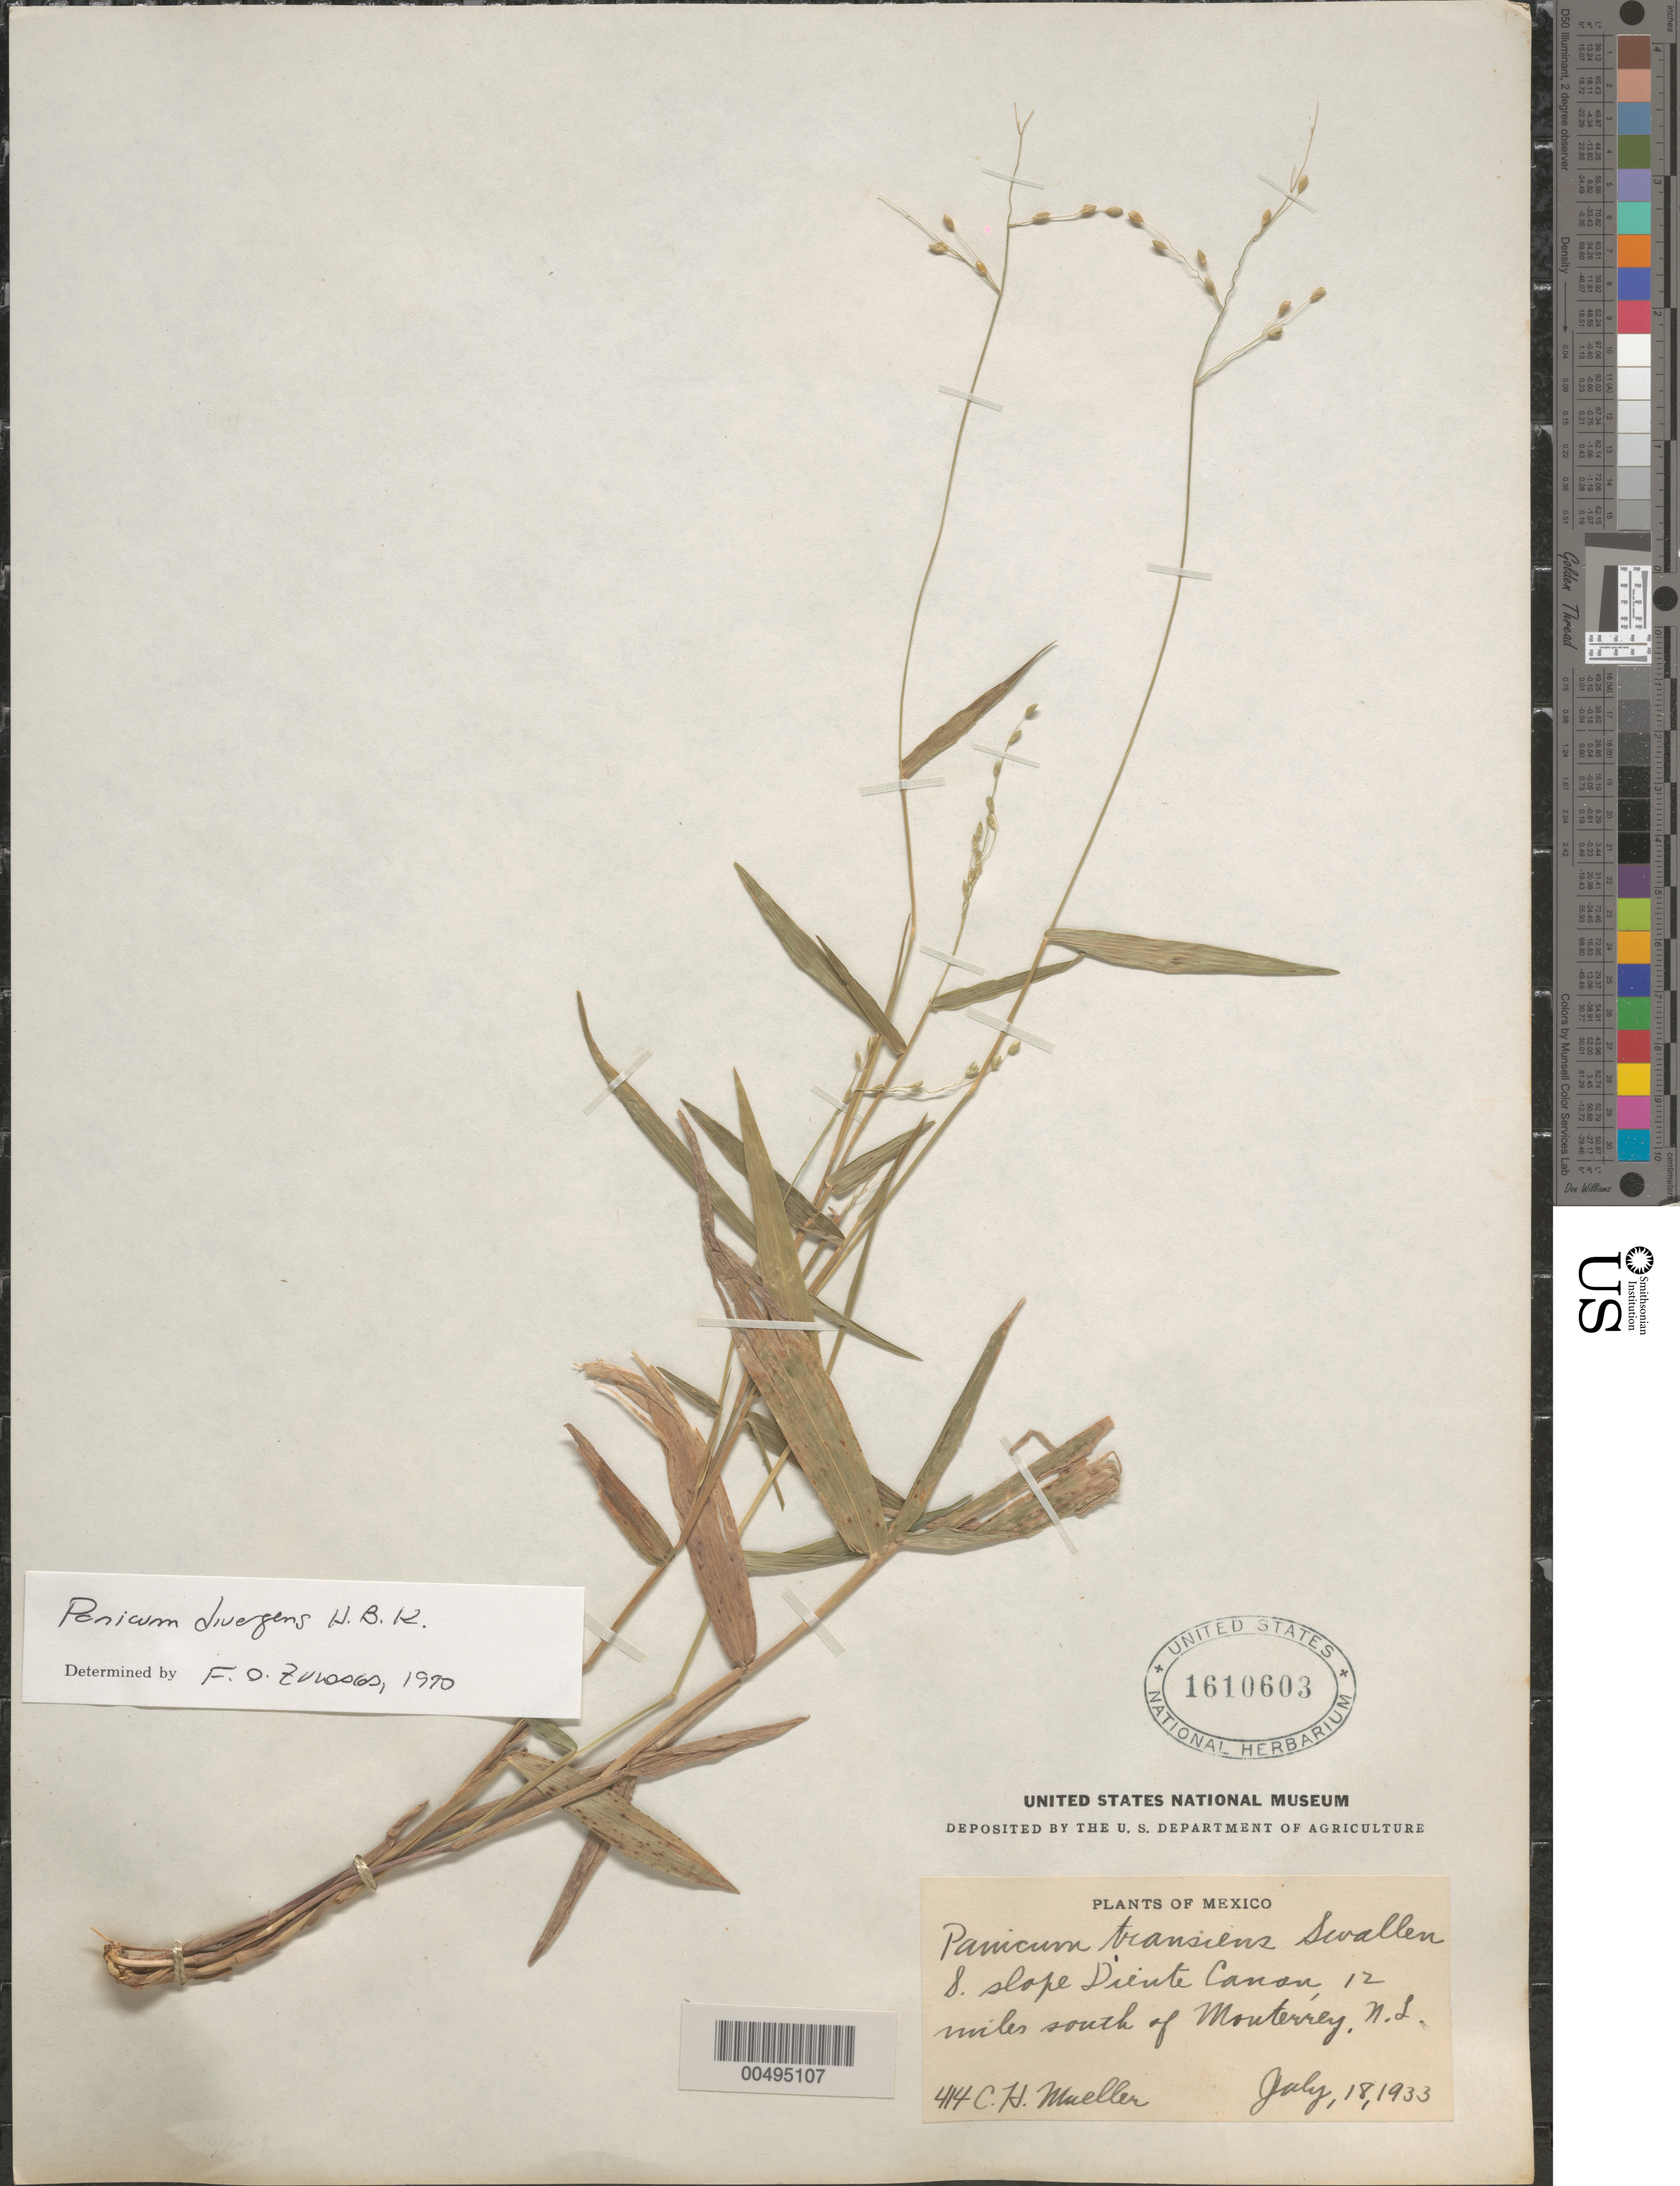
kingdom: Plantae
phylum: Tracheophyta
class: Liliopsida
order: Poales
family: Poaceae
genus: Panicum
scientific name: Panicum divergens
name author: Kunth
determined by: Zuloaga, F. O.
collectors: C. H. Muller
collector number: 414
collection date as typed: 18 Jul 1933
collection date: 1933-07-18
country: Mexico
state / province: Nuevo León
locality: S slope Diente Canon, 12 mi S of Monterrey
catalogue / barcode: US 1610603